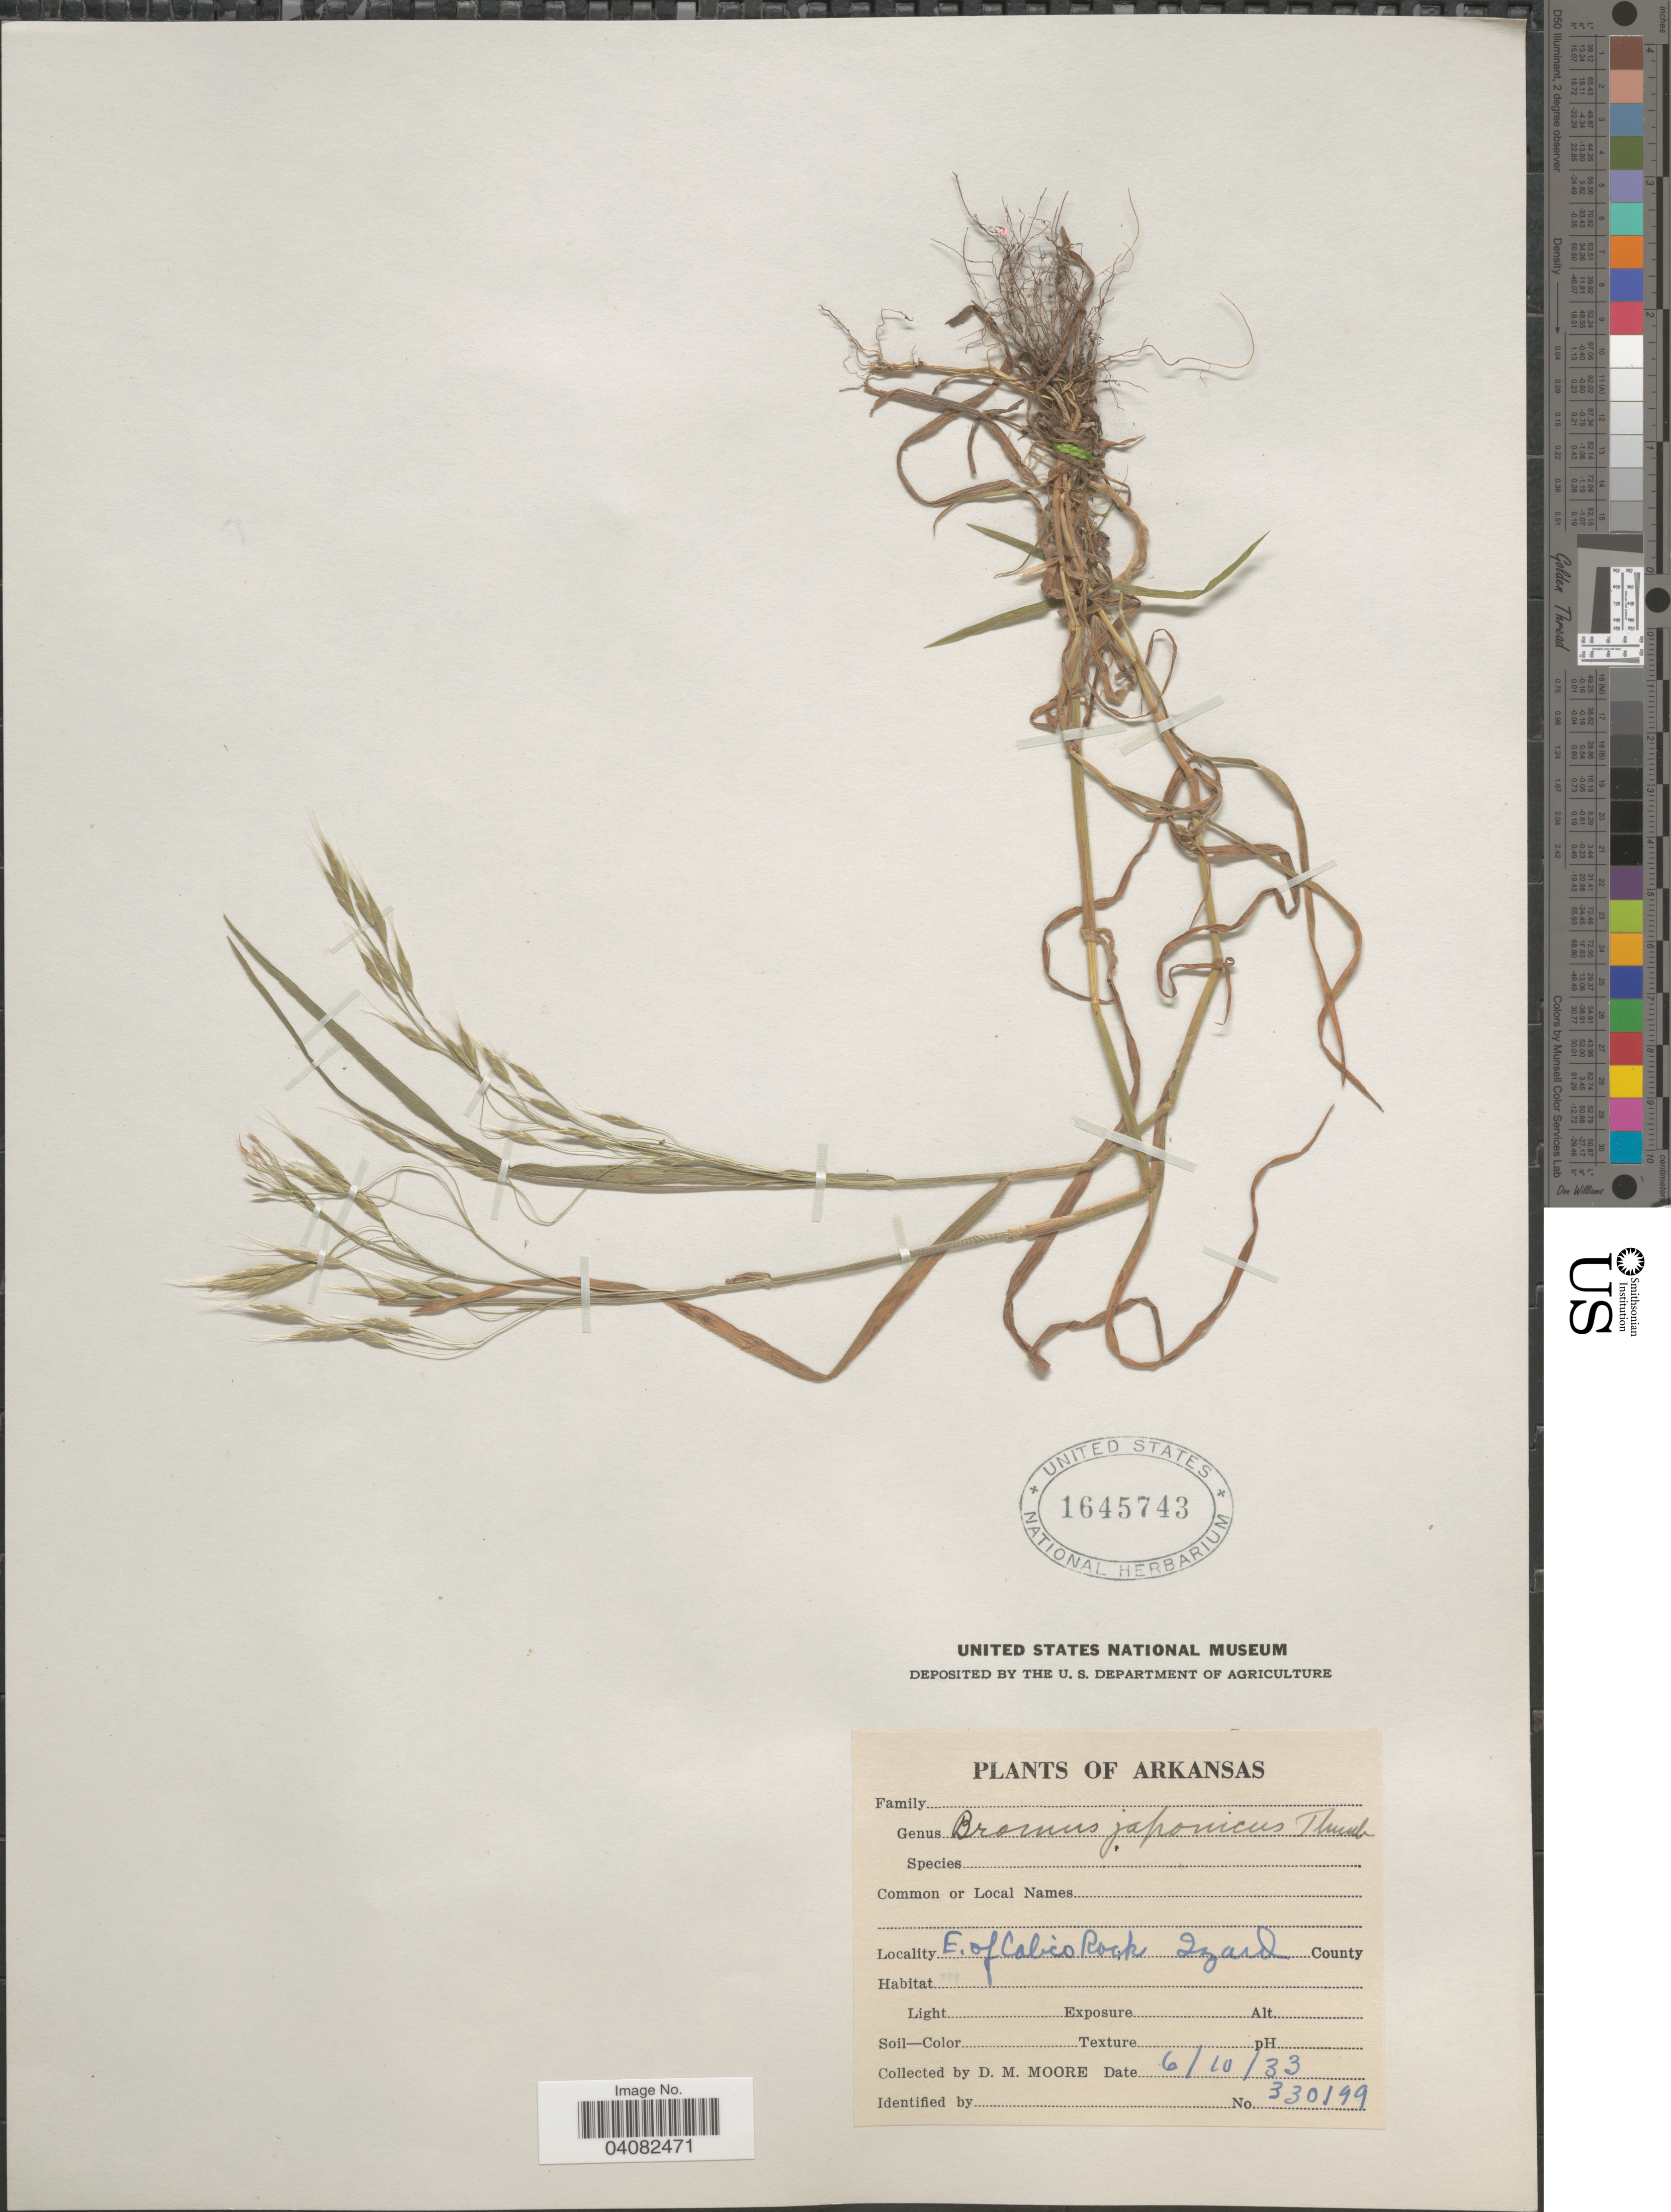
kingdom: Plantae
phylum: Tracheophyta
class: Liliopsida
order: Poales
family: Poaceae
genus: Bromus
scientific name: Bromus japonicus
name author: Houtt.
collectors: D. Moore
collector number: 330199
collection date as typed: Transcribed d/m/y: 10/6/33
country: United States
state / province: Arkansas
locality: E. of Calico Rock, Izard County.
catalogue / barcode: US 1645743